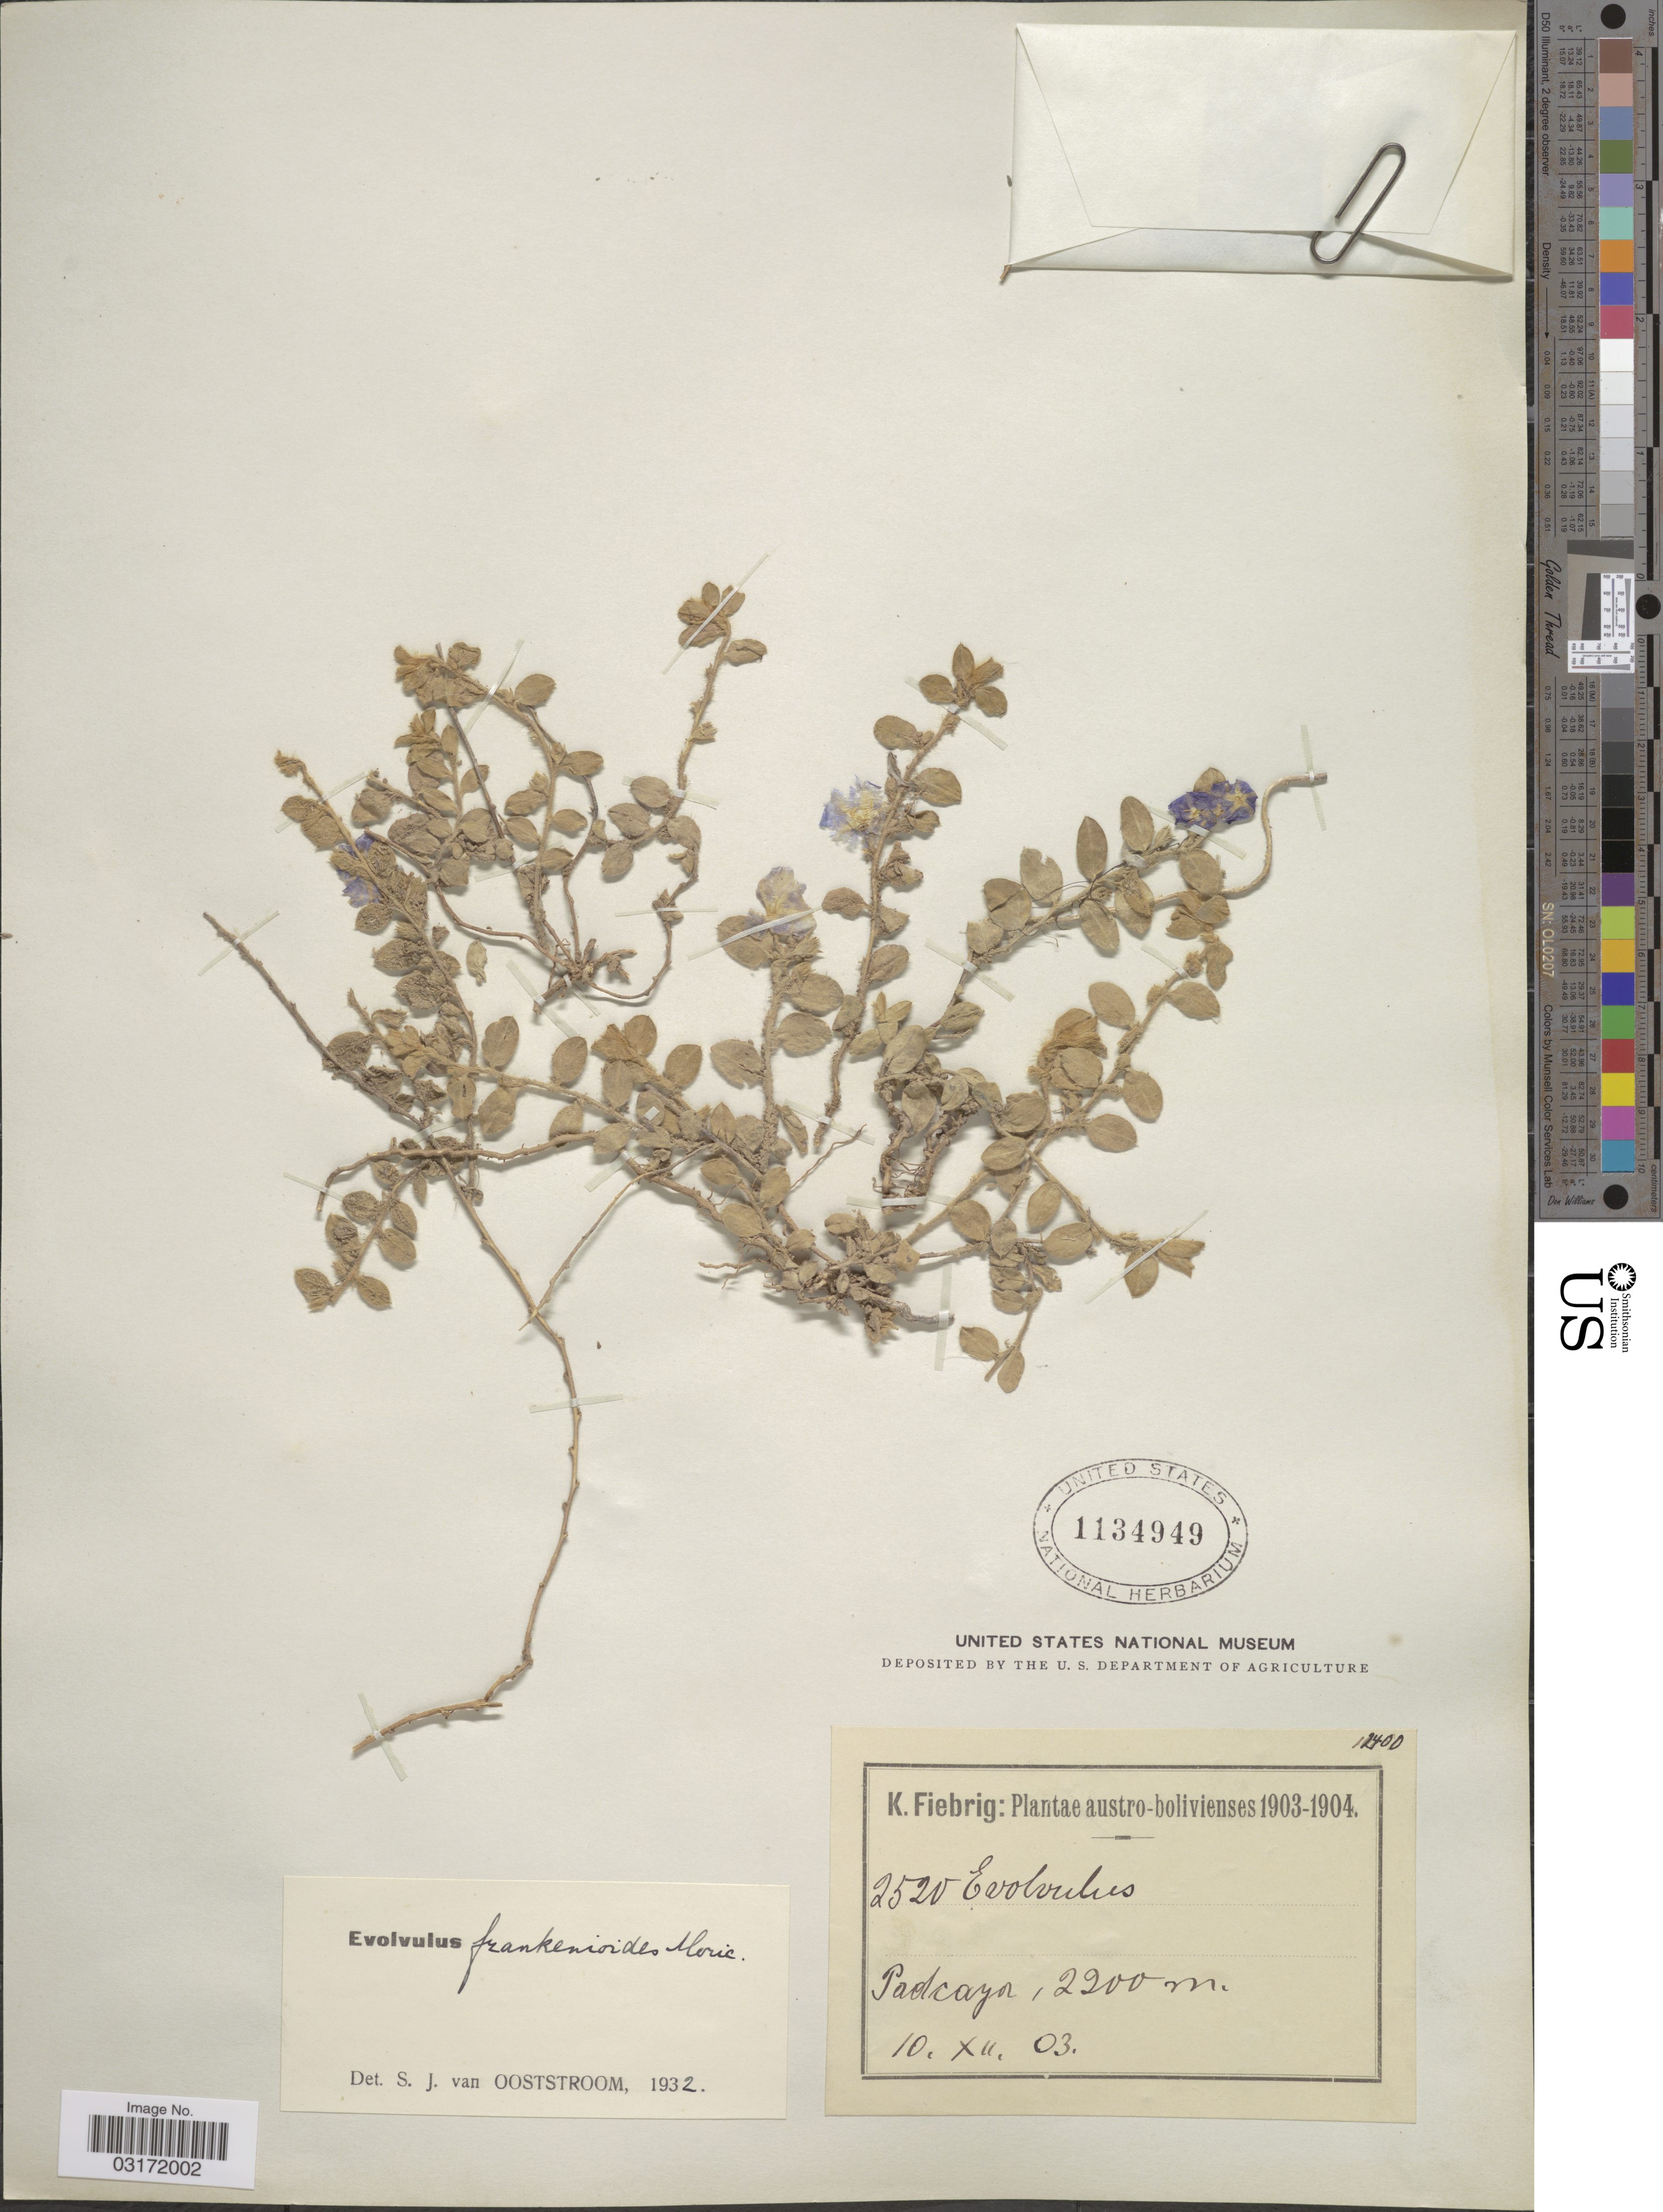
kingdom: Plantae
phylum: Tracheophyta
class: Magnoliopsida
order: Solanales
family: Convolvulaceae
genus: Evolvulus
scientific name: Evolvulus frankenioides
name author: Moric.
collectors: K. Fiebrig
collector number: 2520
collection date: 1903-12-10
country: Bolivia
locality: Padcaya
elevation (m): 2200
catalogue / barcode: US 1134949